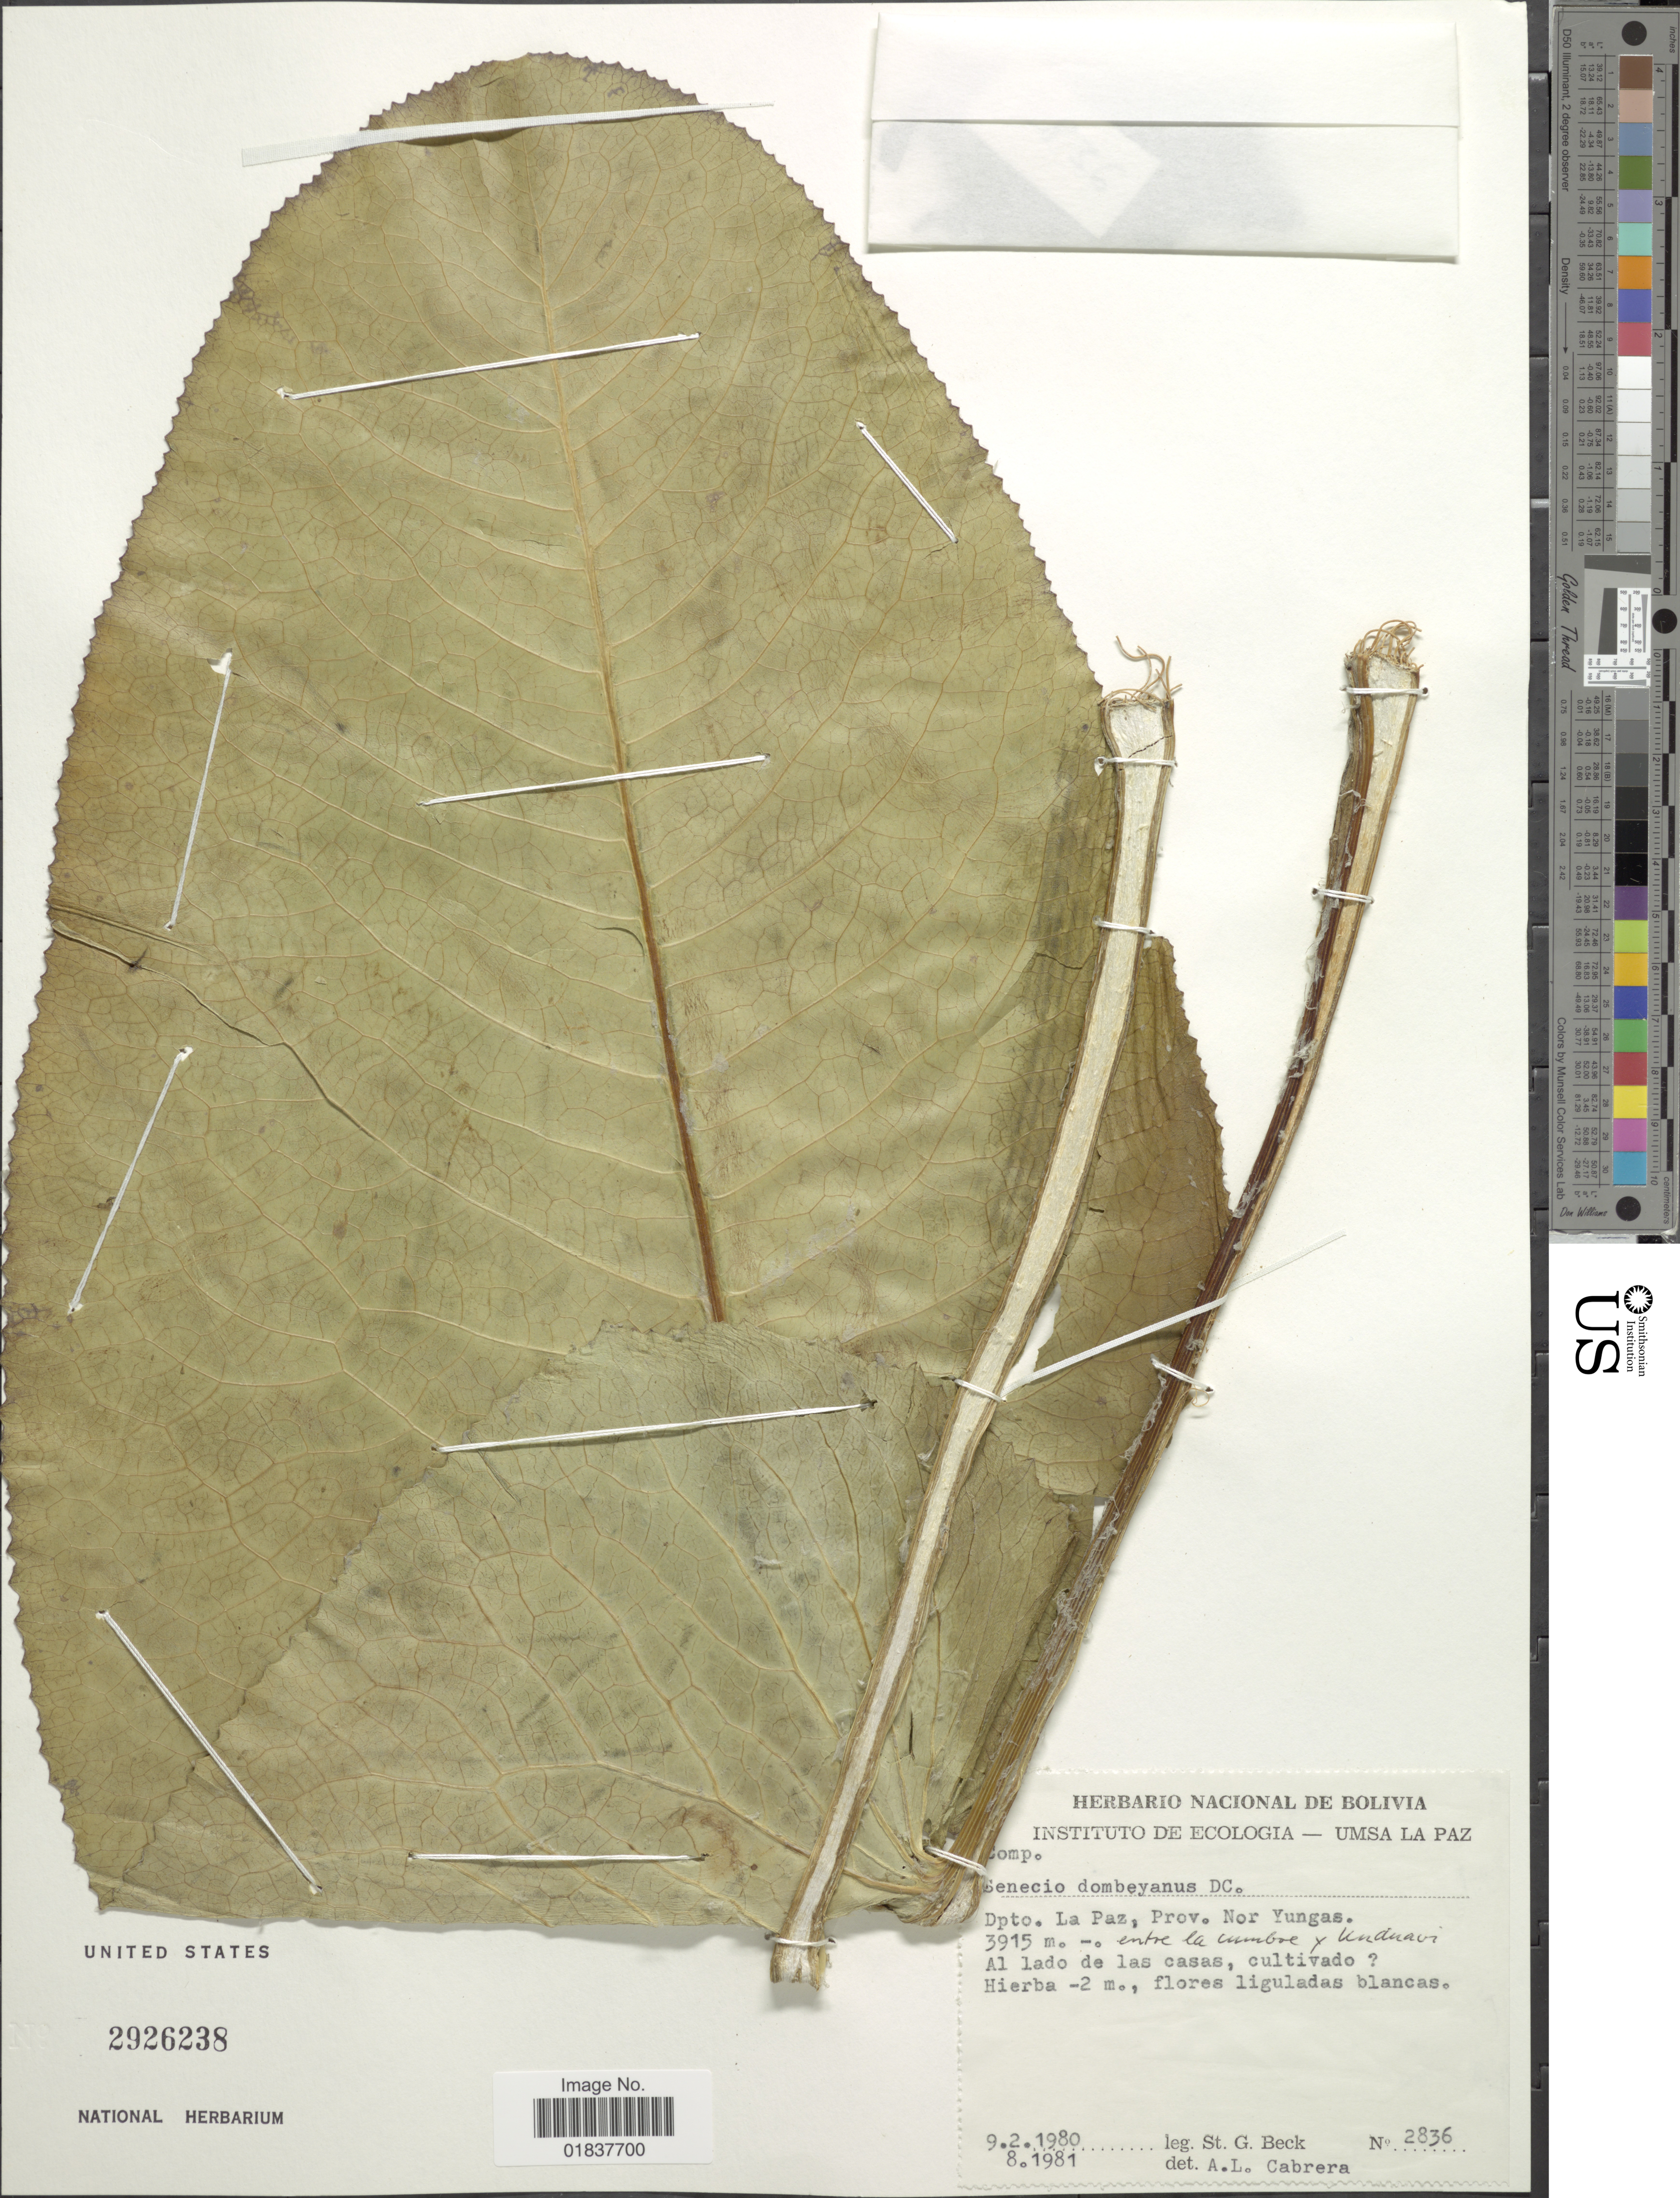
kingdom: Plantae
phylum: Tracheophyta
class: Magnoliopsida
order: Asterales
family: Asteraceae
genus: Senecio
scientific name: Senecio dombeyanus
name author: DC.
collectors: S. G. Beck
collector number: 2836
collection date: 1980-02-09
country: Bolivia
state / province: La Paz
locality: Prov. Nor Yungas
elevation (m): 3915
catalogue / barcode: US 2926238